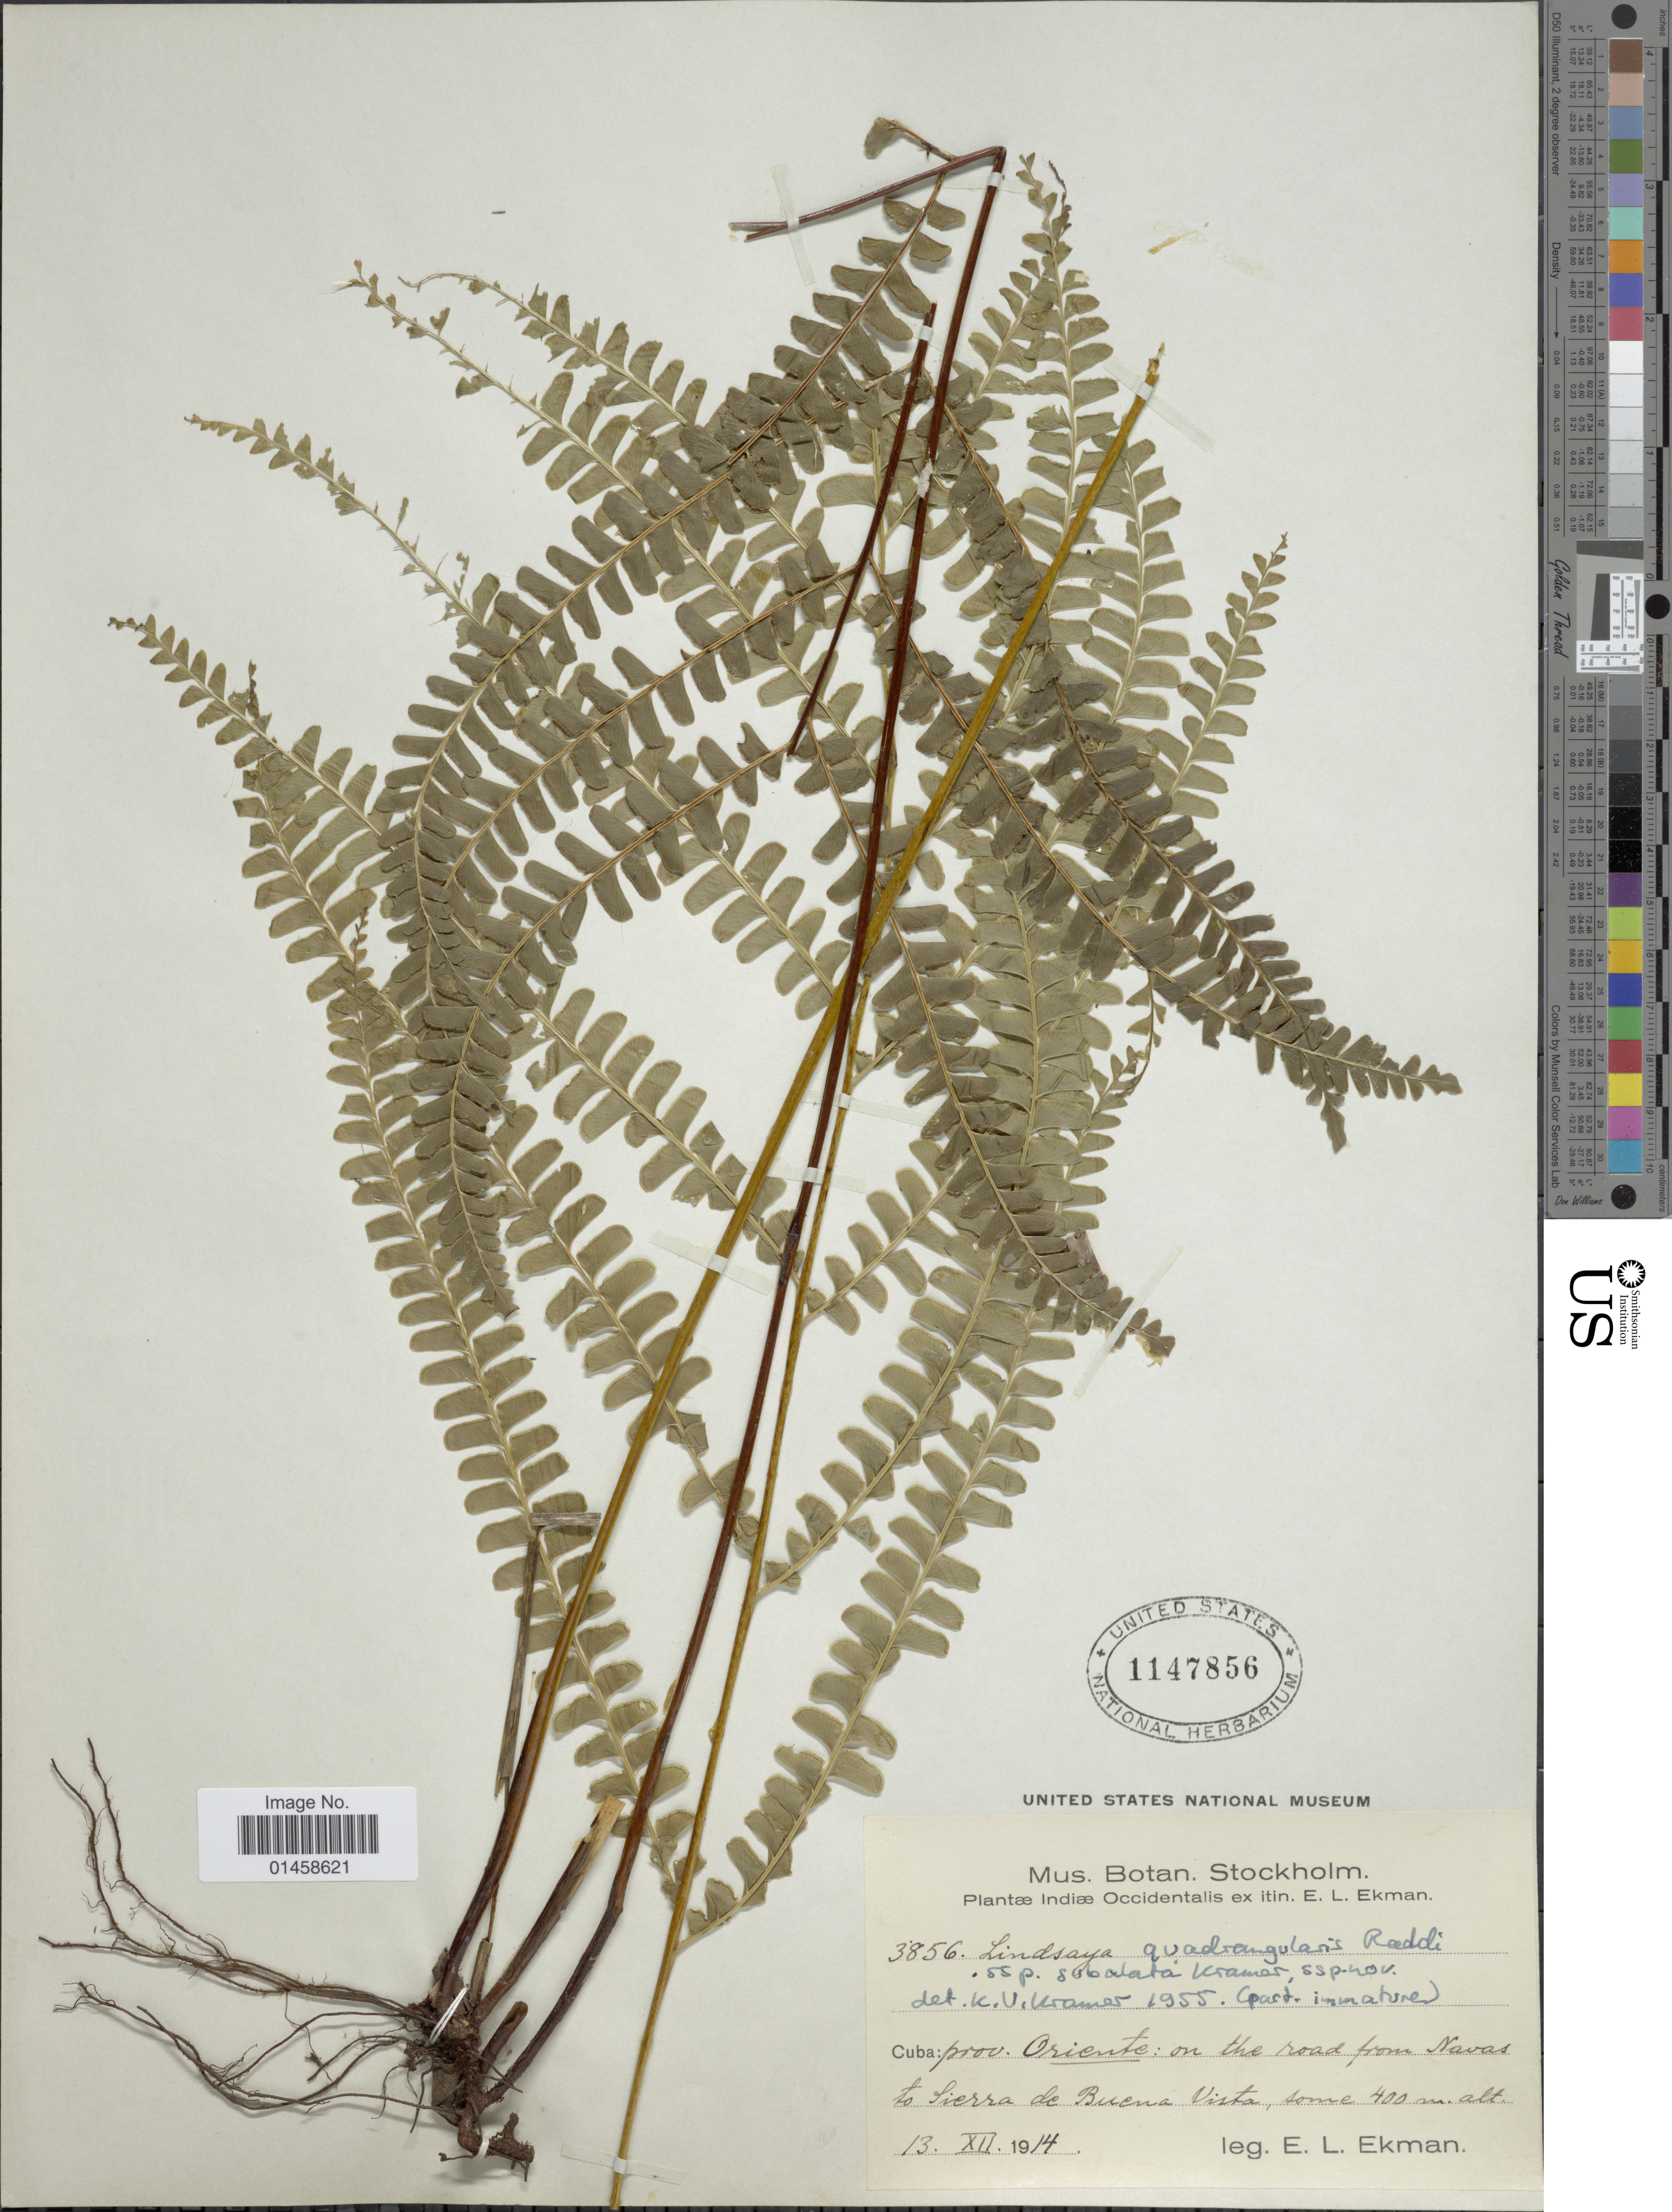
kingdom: Plantae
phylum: Tracheophyta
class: Polypodiopsida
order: Polypodiales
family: Lindsaeaceae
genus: Lindsaea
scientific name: Lindsaea quadrangularis subsp. subalata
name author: K.U. Kramer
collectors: E. L. Ekman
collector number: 3856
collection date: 1914-12-13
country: Cuba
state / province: Oriente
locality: On the road from Navas to Sierra de Buena Vista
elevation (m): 400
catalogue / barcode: US 1147856